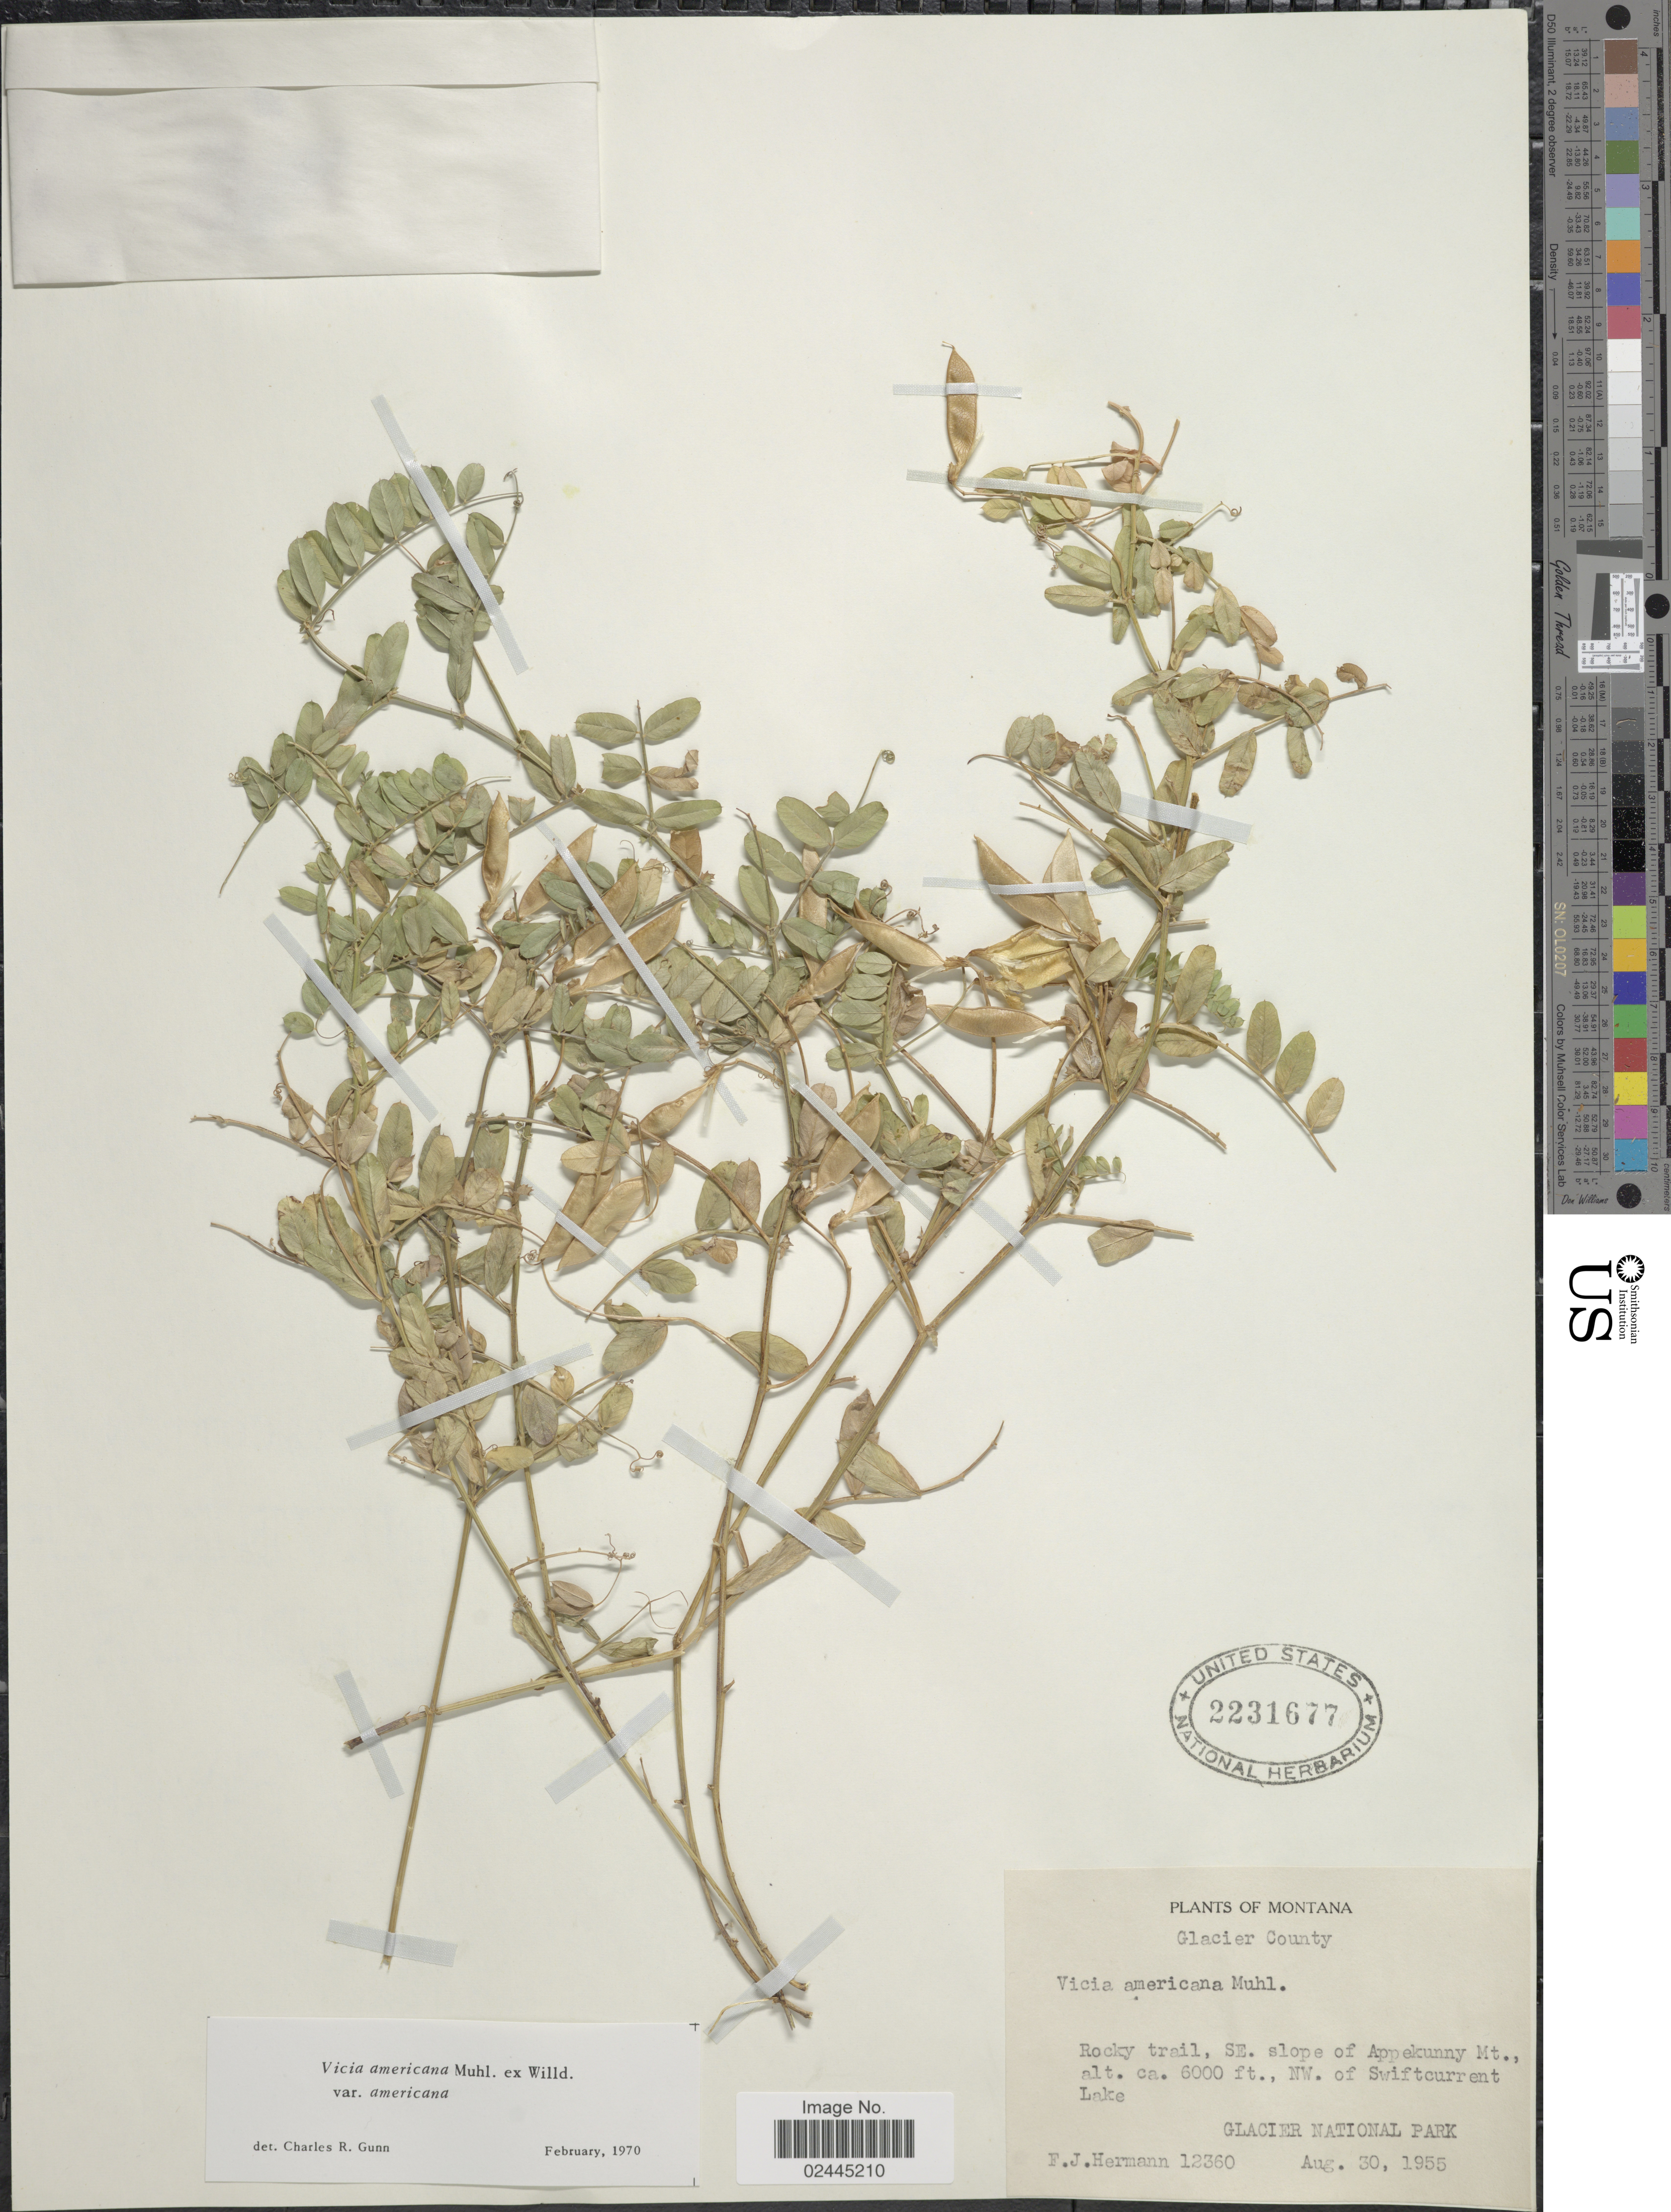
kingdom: Plantae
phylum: Tracheophyta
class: Magnoliopsida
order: Fabales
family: Fabaceae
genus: Vicia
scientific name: Vicia americana var. americana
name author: Muhl. ex Willd.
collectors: F. J. Hermann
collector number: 12360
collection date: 1955-08-30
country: United States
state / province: Montana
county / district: Glacier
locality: SE. slope of Appekunny Mt., NW. of Swiftcurrent Lake. Glacier National Park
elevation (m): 1829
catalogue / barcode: US 2231677